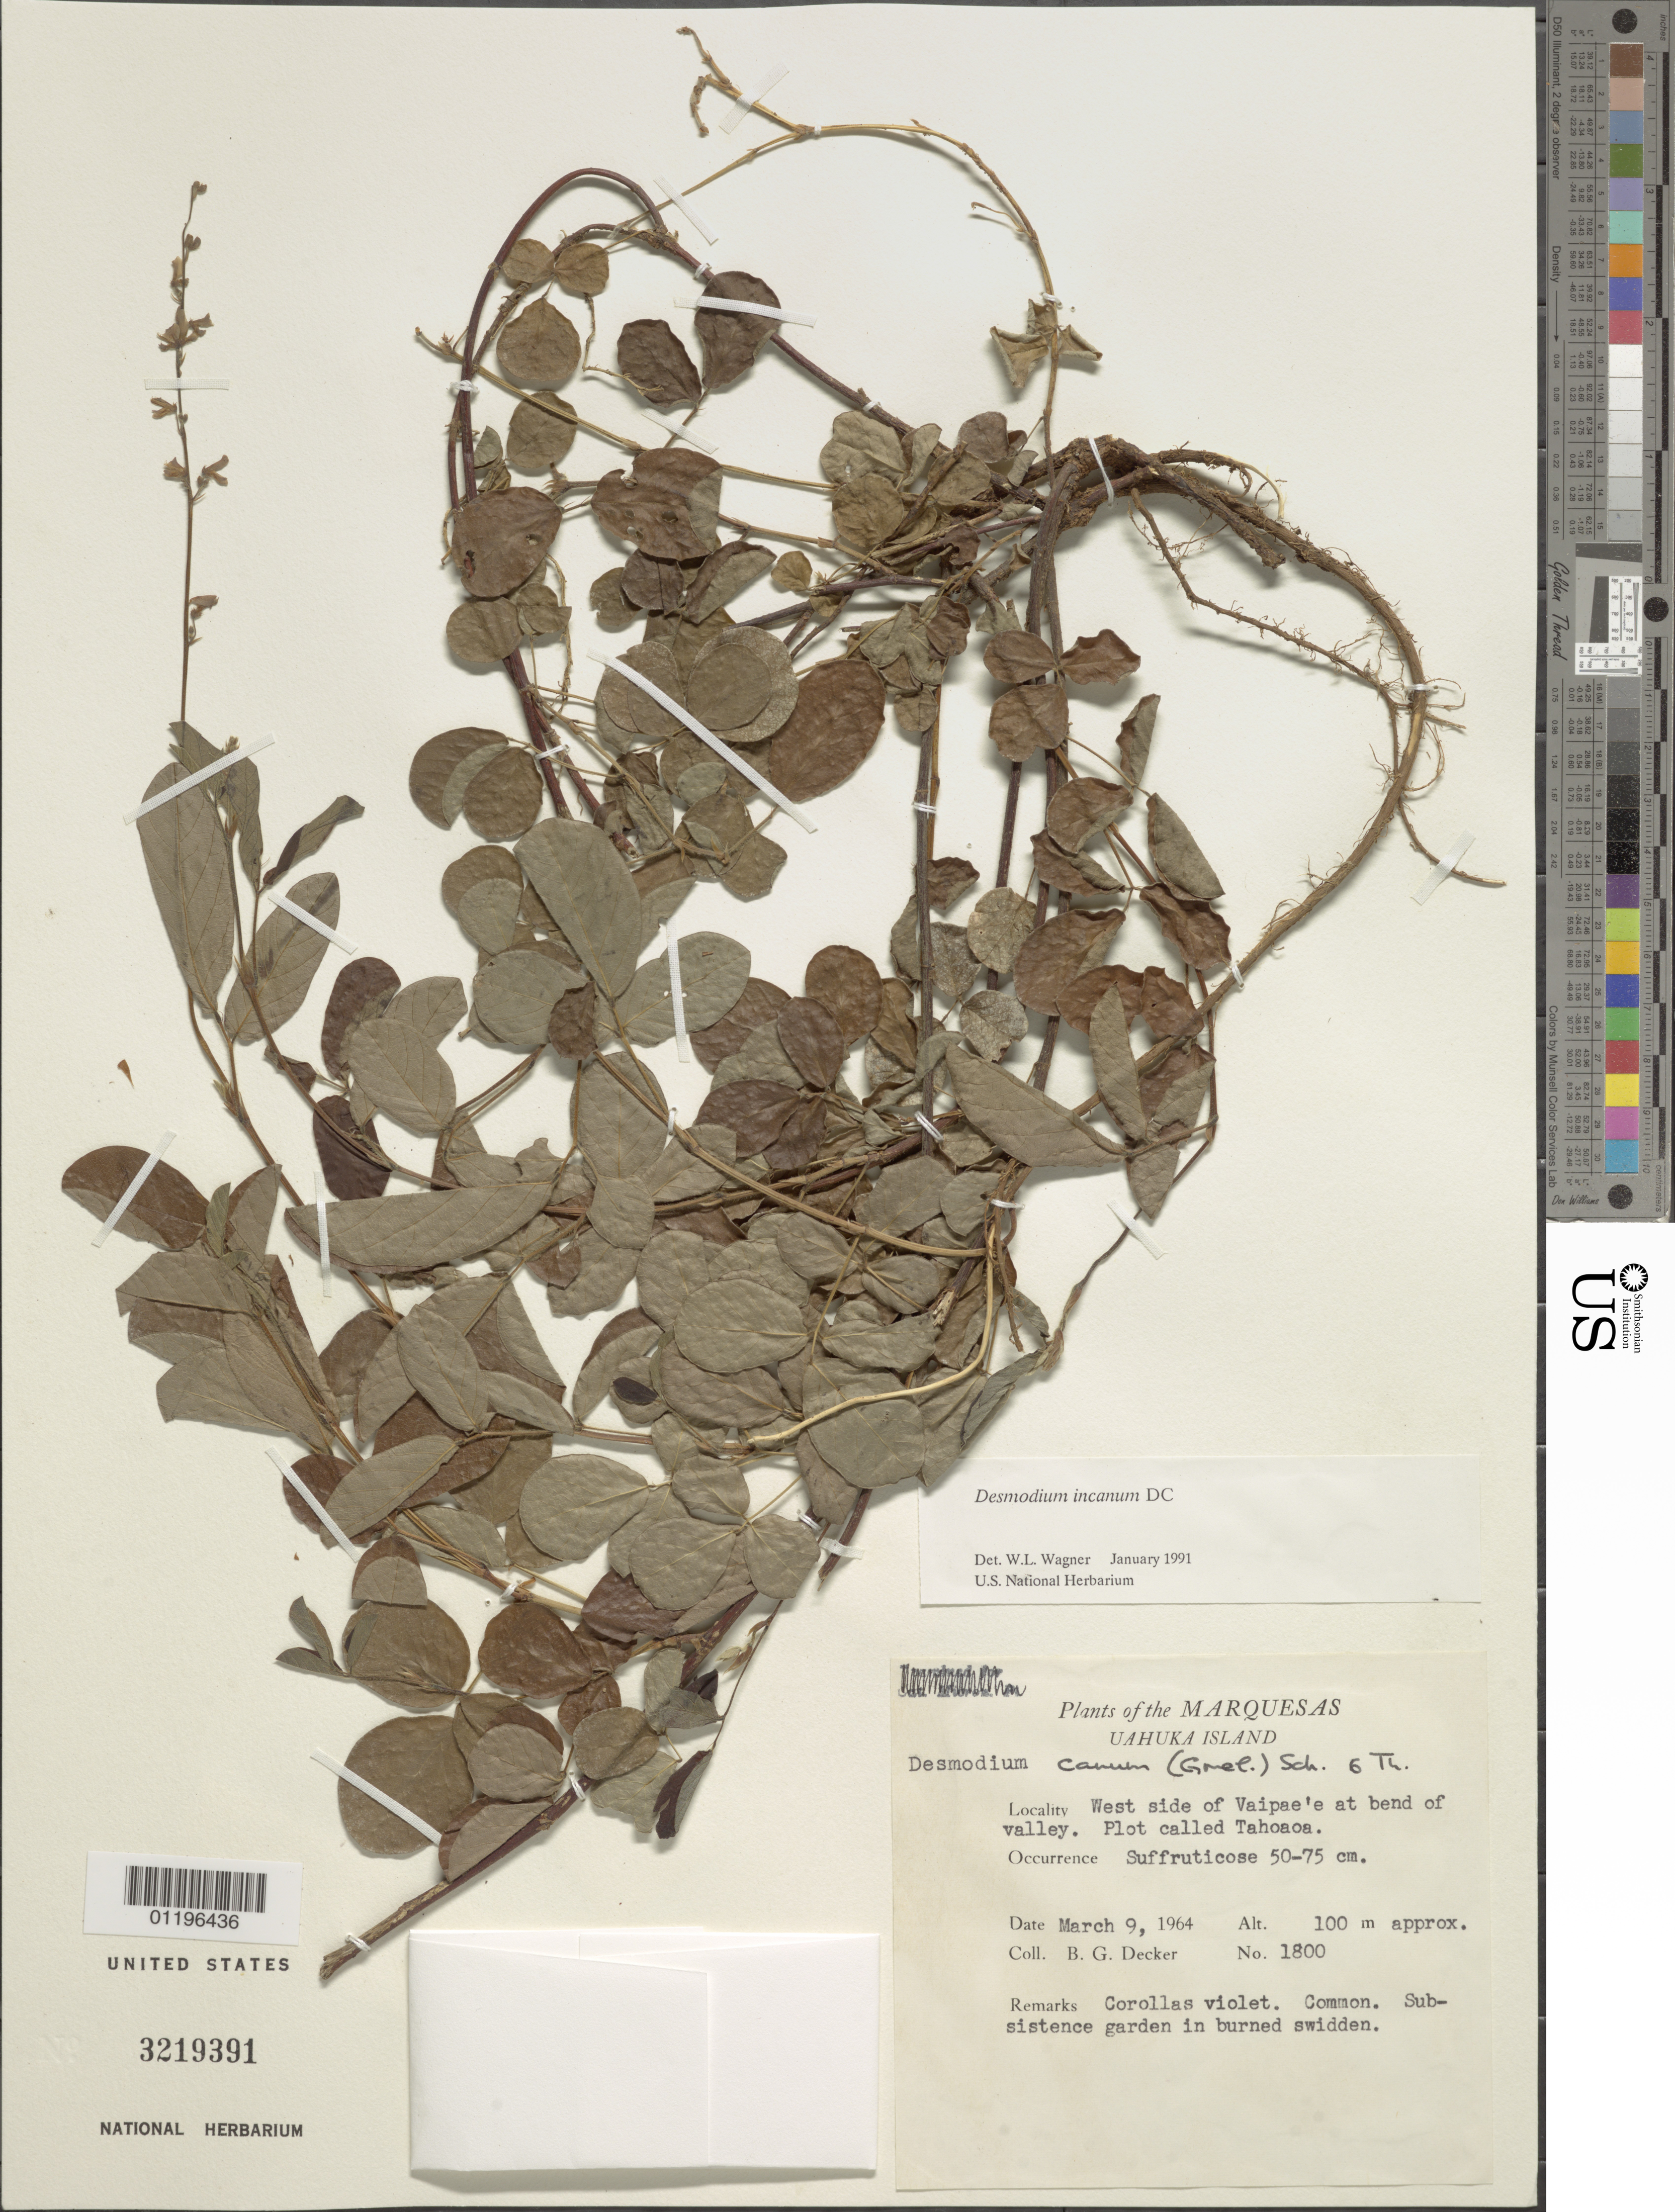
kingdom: Plantae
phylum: Tracheophyta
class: Magnoliopsida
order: Fabales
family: Fabaceae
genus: Desmodium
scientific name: Desmodium incanum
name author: (Sw.) DC.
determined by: Wagner, W. L., (BOT), Smithsonian Institution - National Museum of Natural History (UNITED STATES)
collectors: B. G. Decker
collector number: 1800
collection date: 1964-03-09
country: French Polynesia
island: Ua Huka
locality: W side of Vaipae'e at bend of valley, plot called Tahoaoa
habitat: Subsistence garden in burned swidden. Common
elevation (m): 100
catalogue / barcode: US 3219391